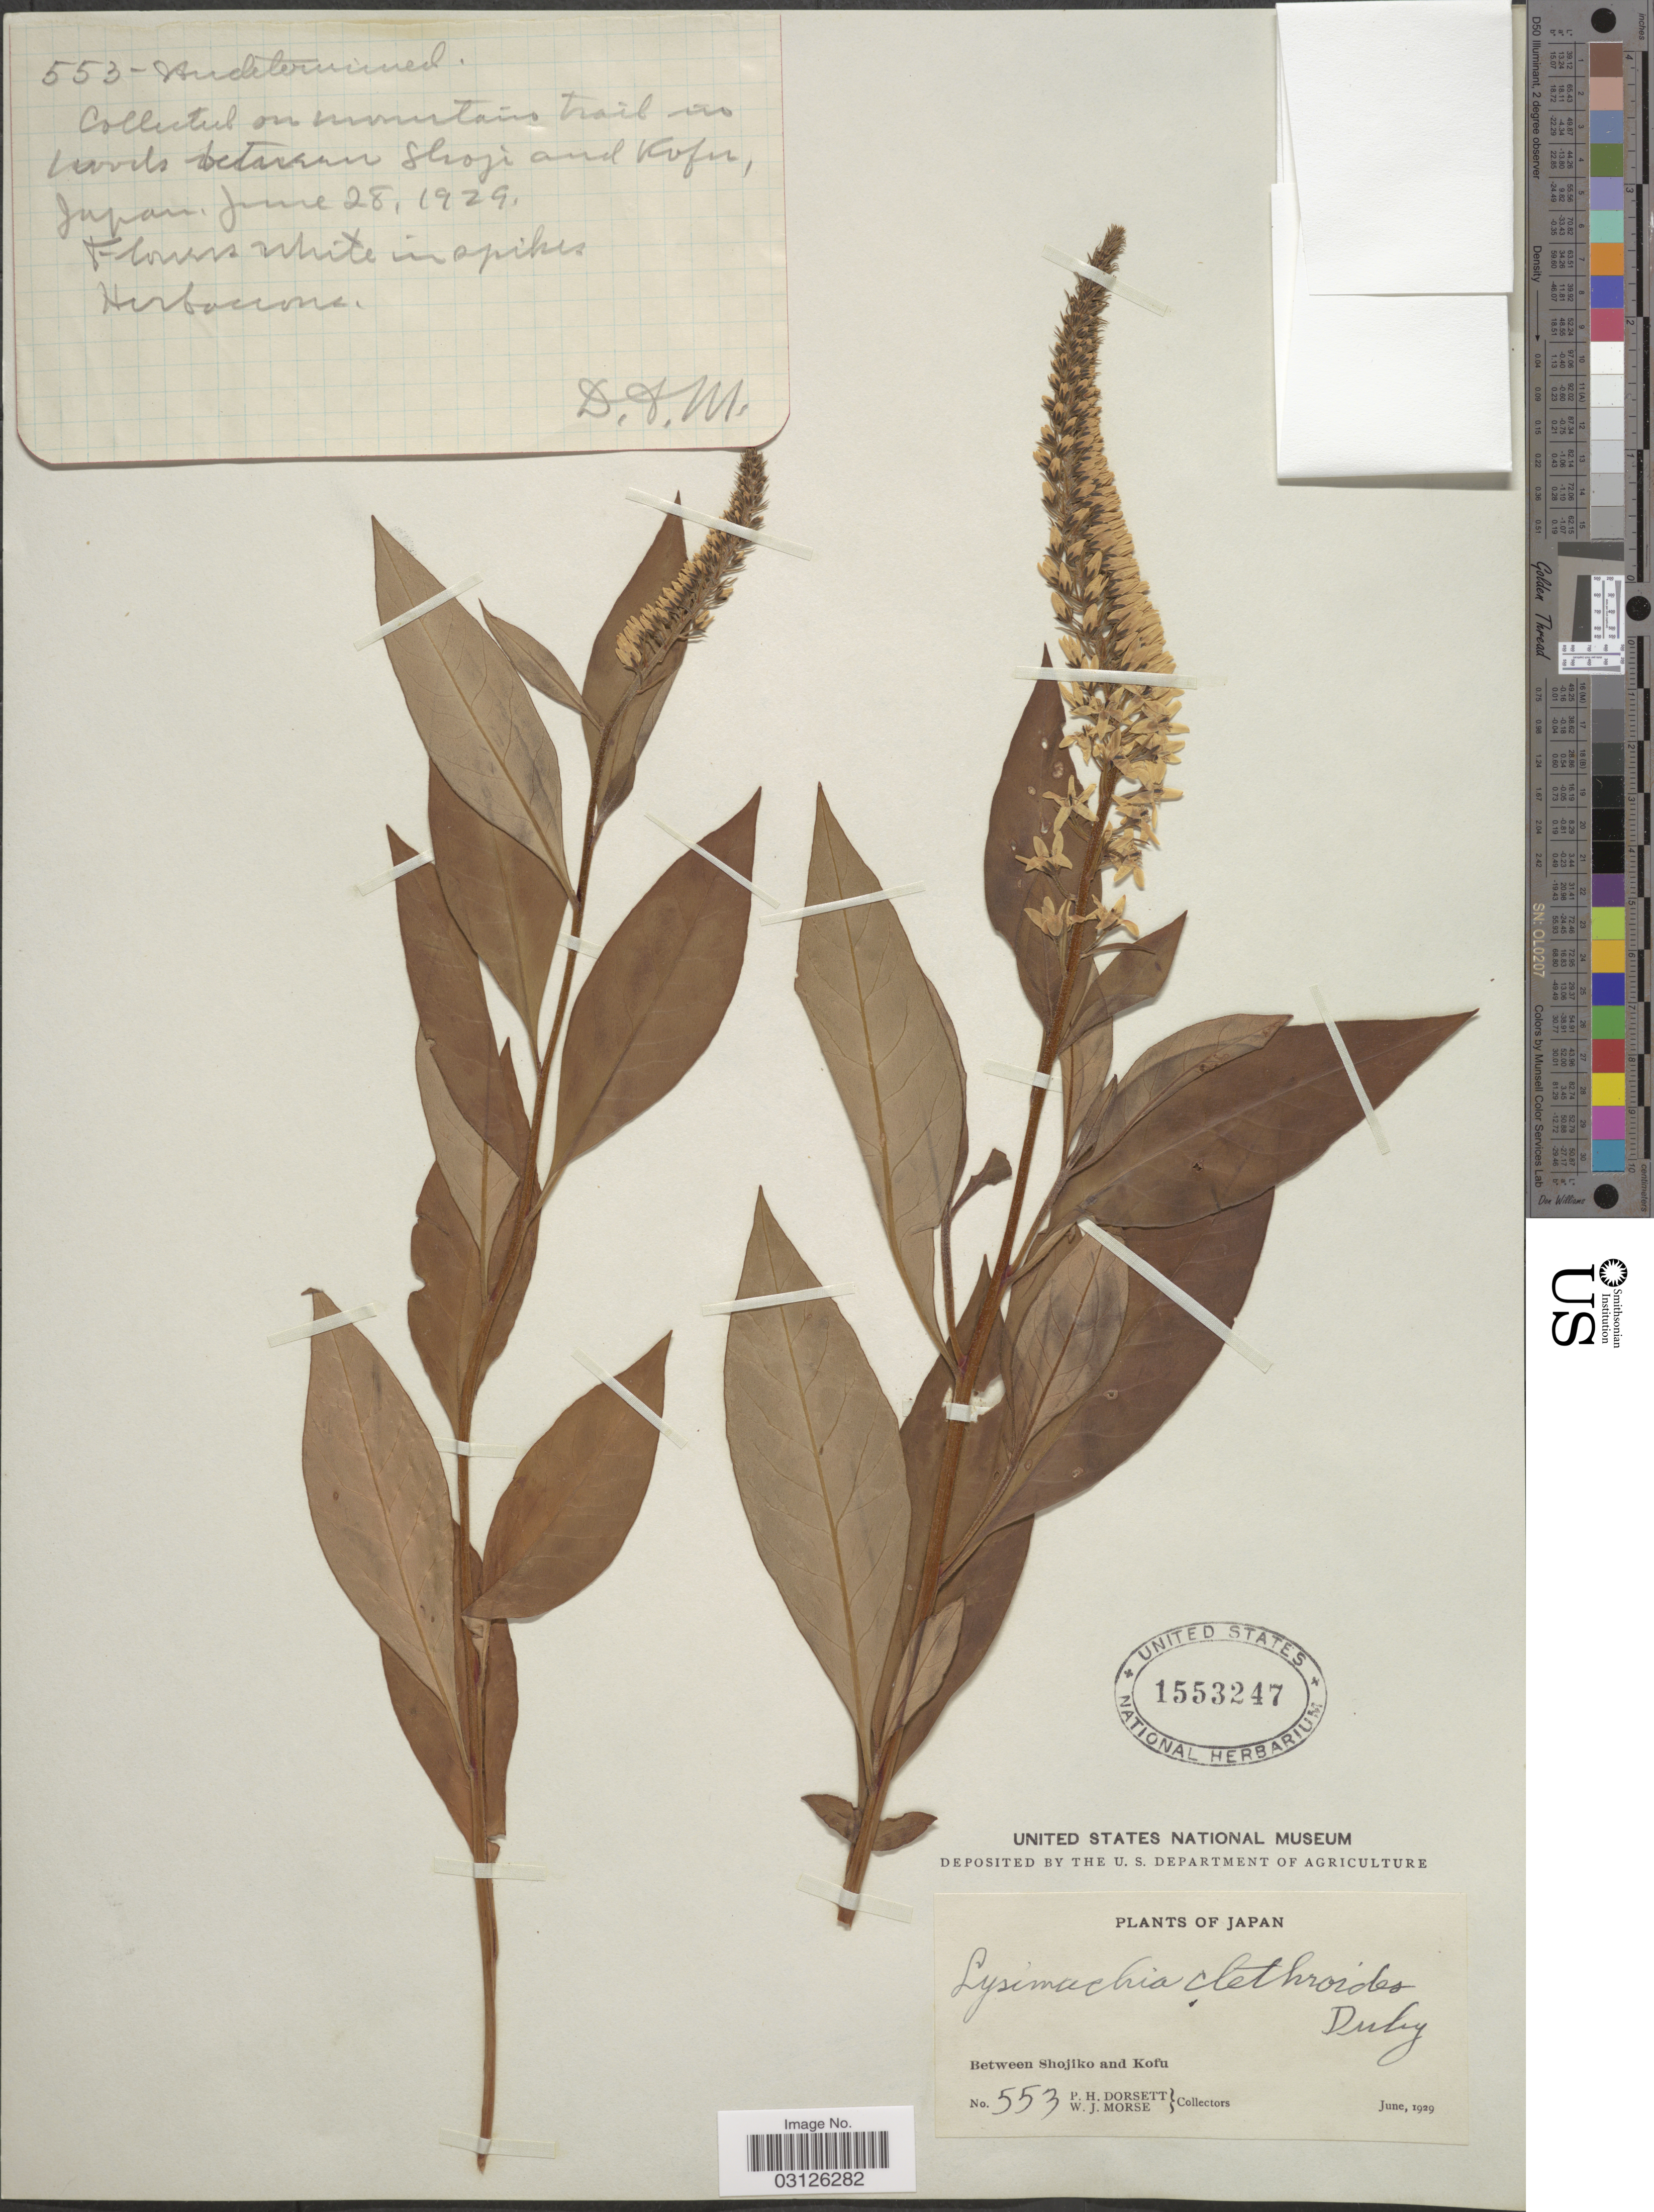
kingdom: Plantae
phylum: Tracheophyta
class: Magnoliopsida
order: Ericales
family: Primulaceae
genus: Lysimachia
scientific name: Lysimachia clethroides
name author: Duby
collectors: P. H. Dorsett & W. J. Morse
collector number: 553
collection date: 1929-06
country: Japan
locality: Between Shojiko and Kofu.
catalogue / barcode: US 1553247